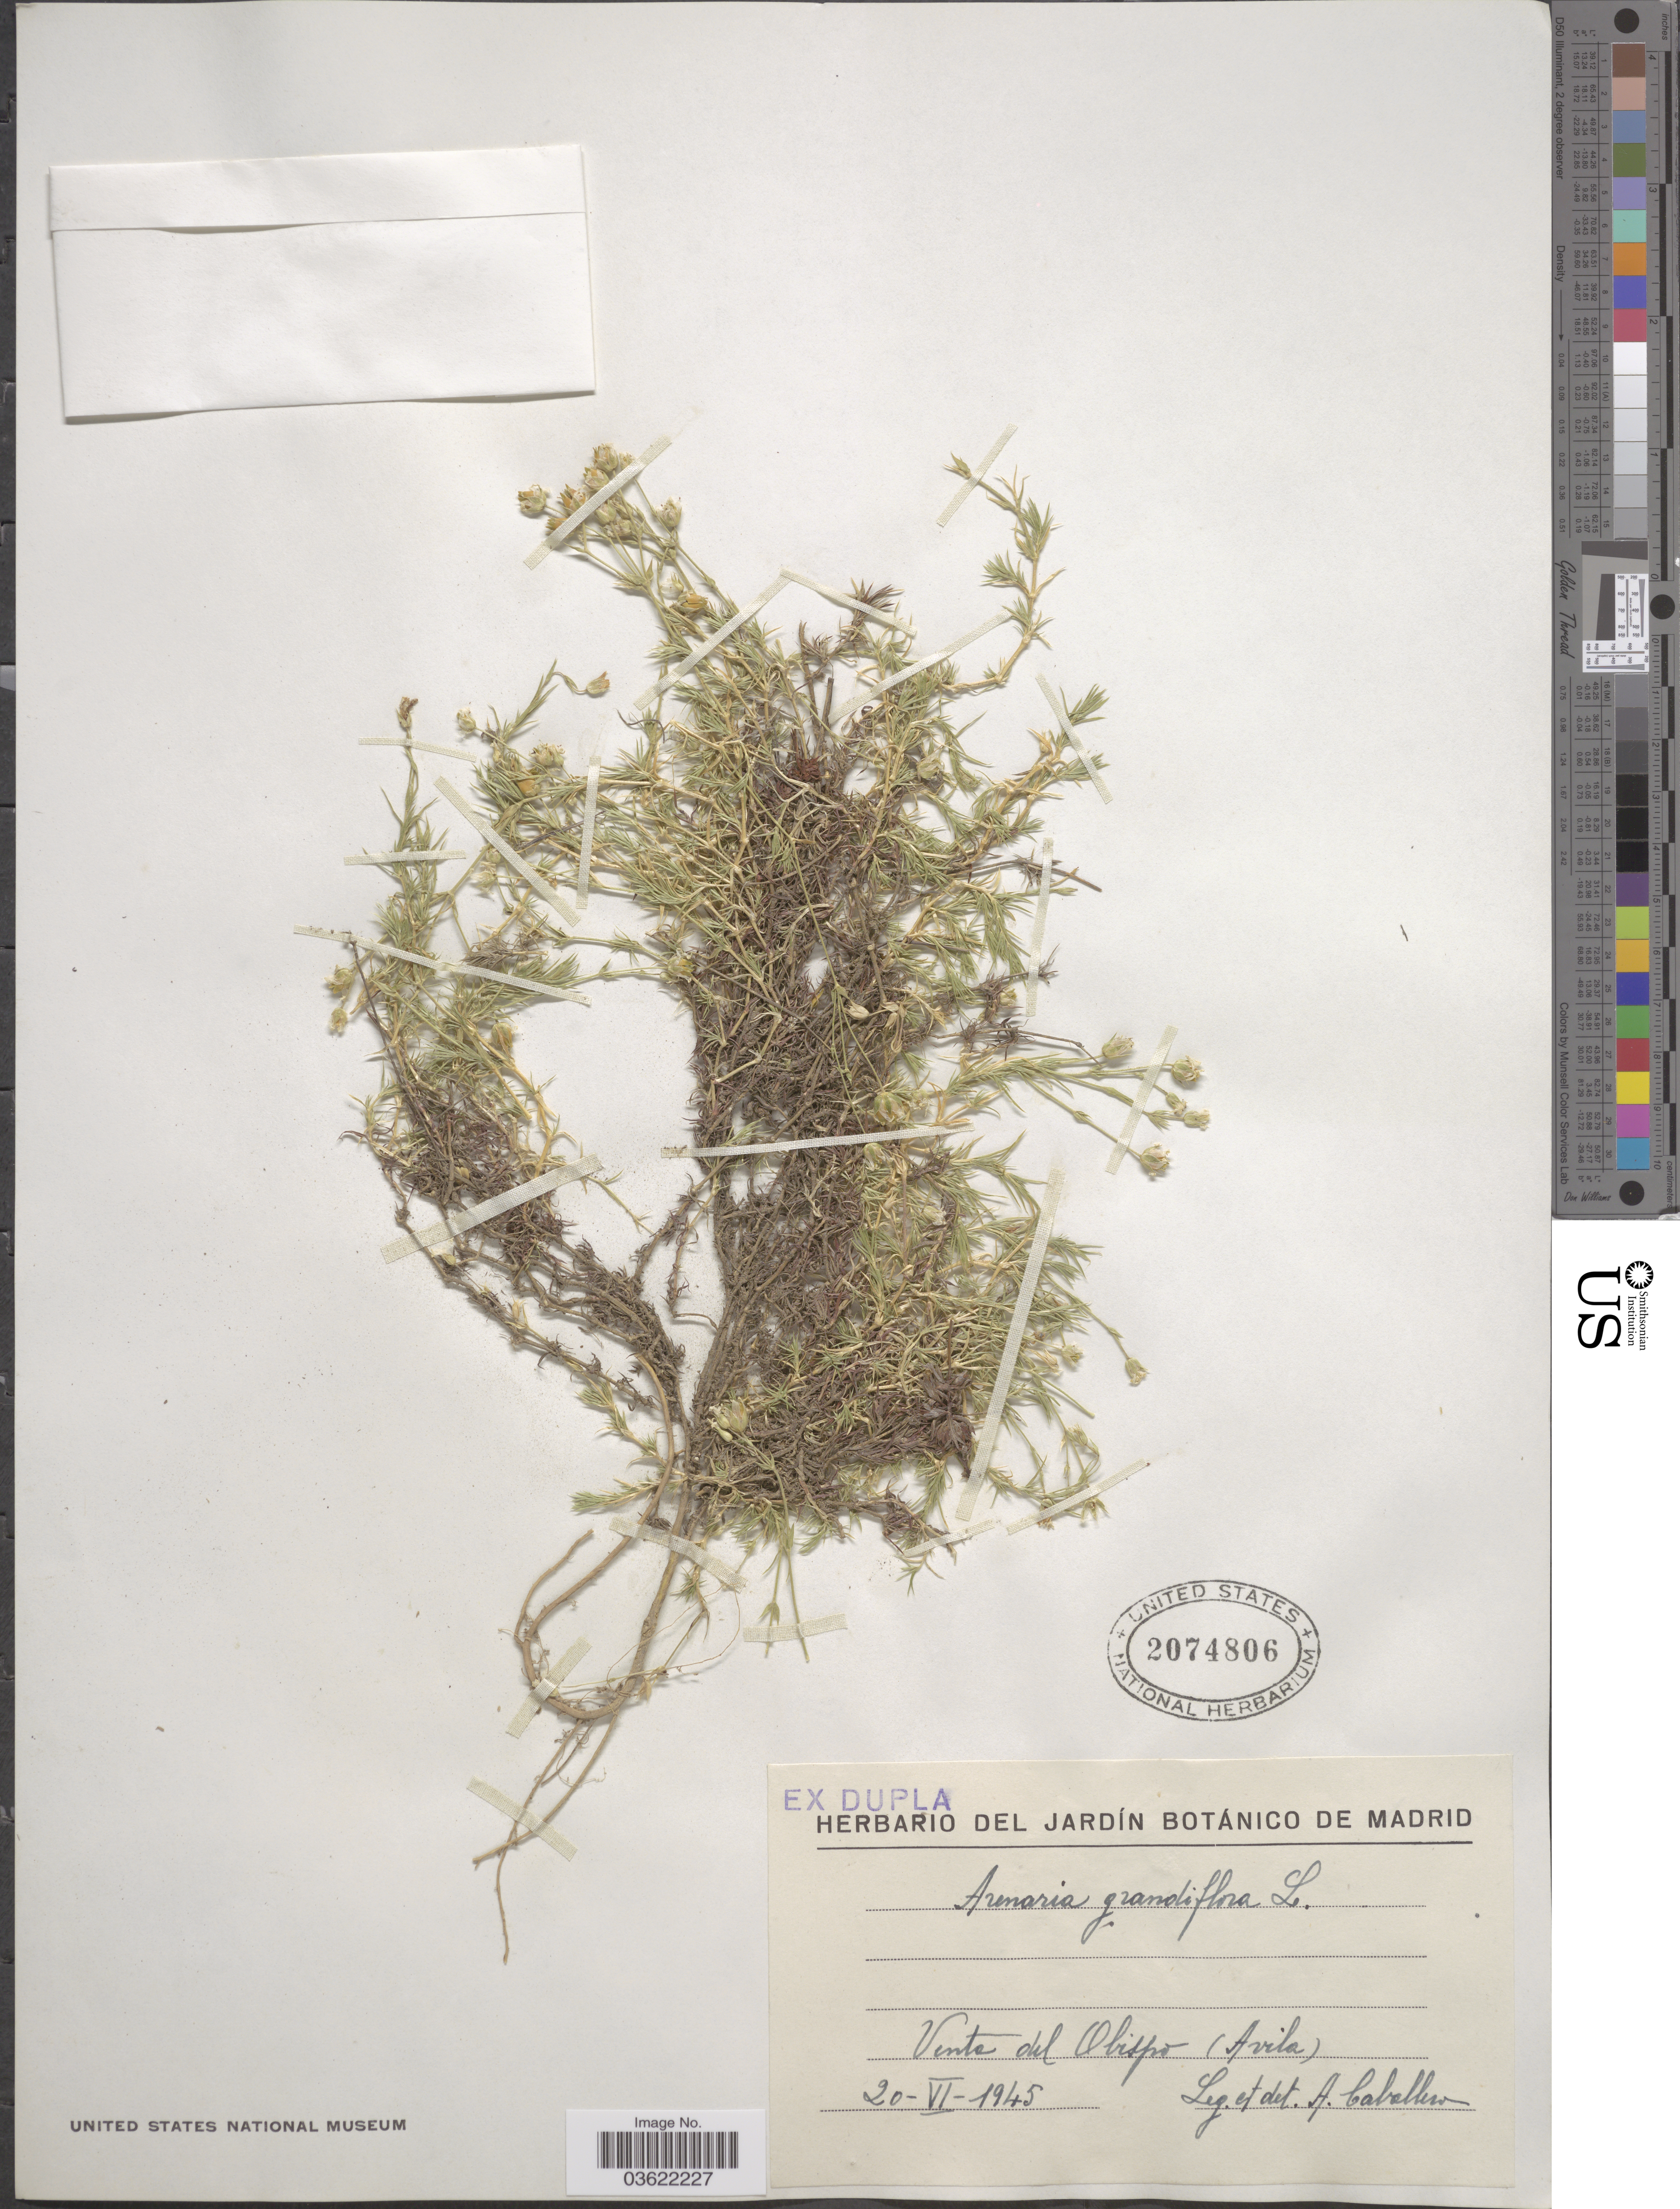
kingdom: Plantae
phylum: Tracheophyta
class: Magnoliopsida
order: Caryophyllales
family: Caryophyllaceae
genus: Arenaria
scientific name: Arenaria grandiflora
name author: L.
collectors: A. Caballero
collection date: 1945-06-20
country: Spain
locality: Vents del Obispo (Avila).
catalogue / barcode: US 2074806